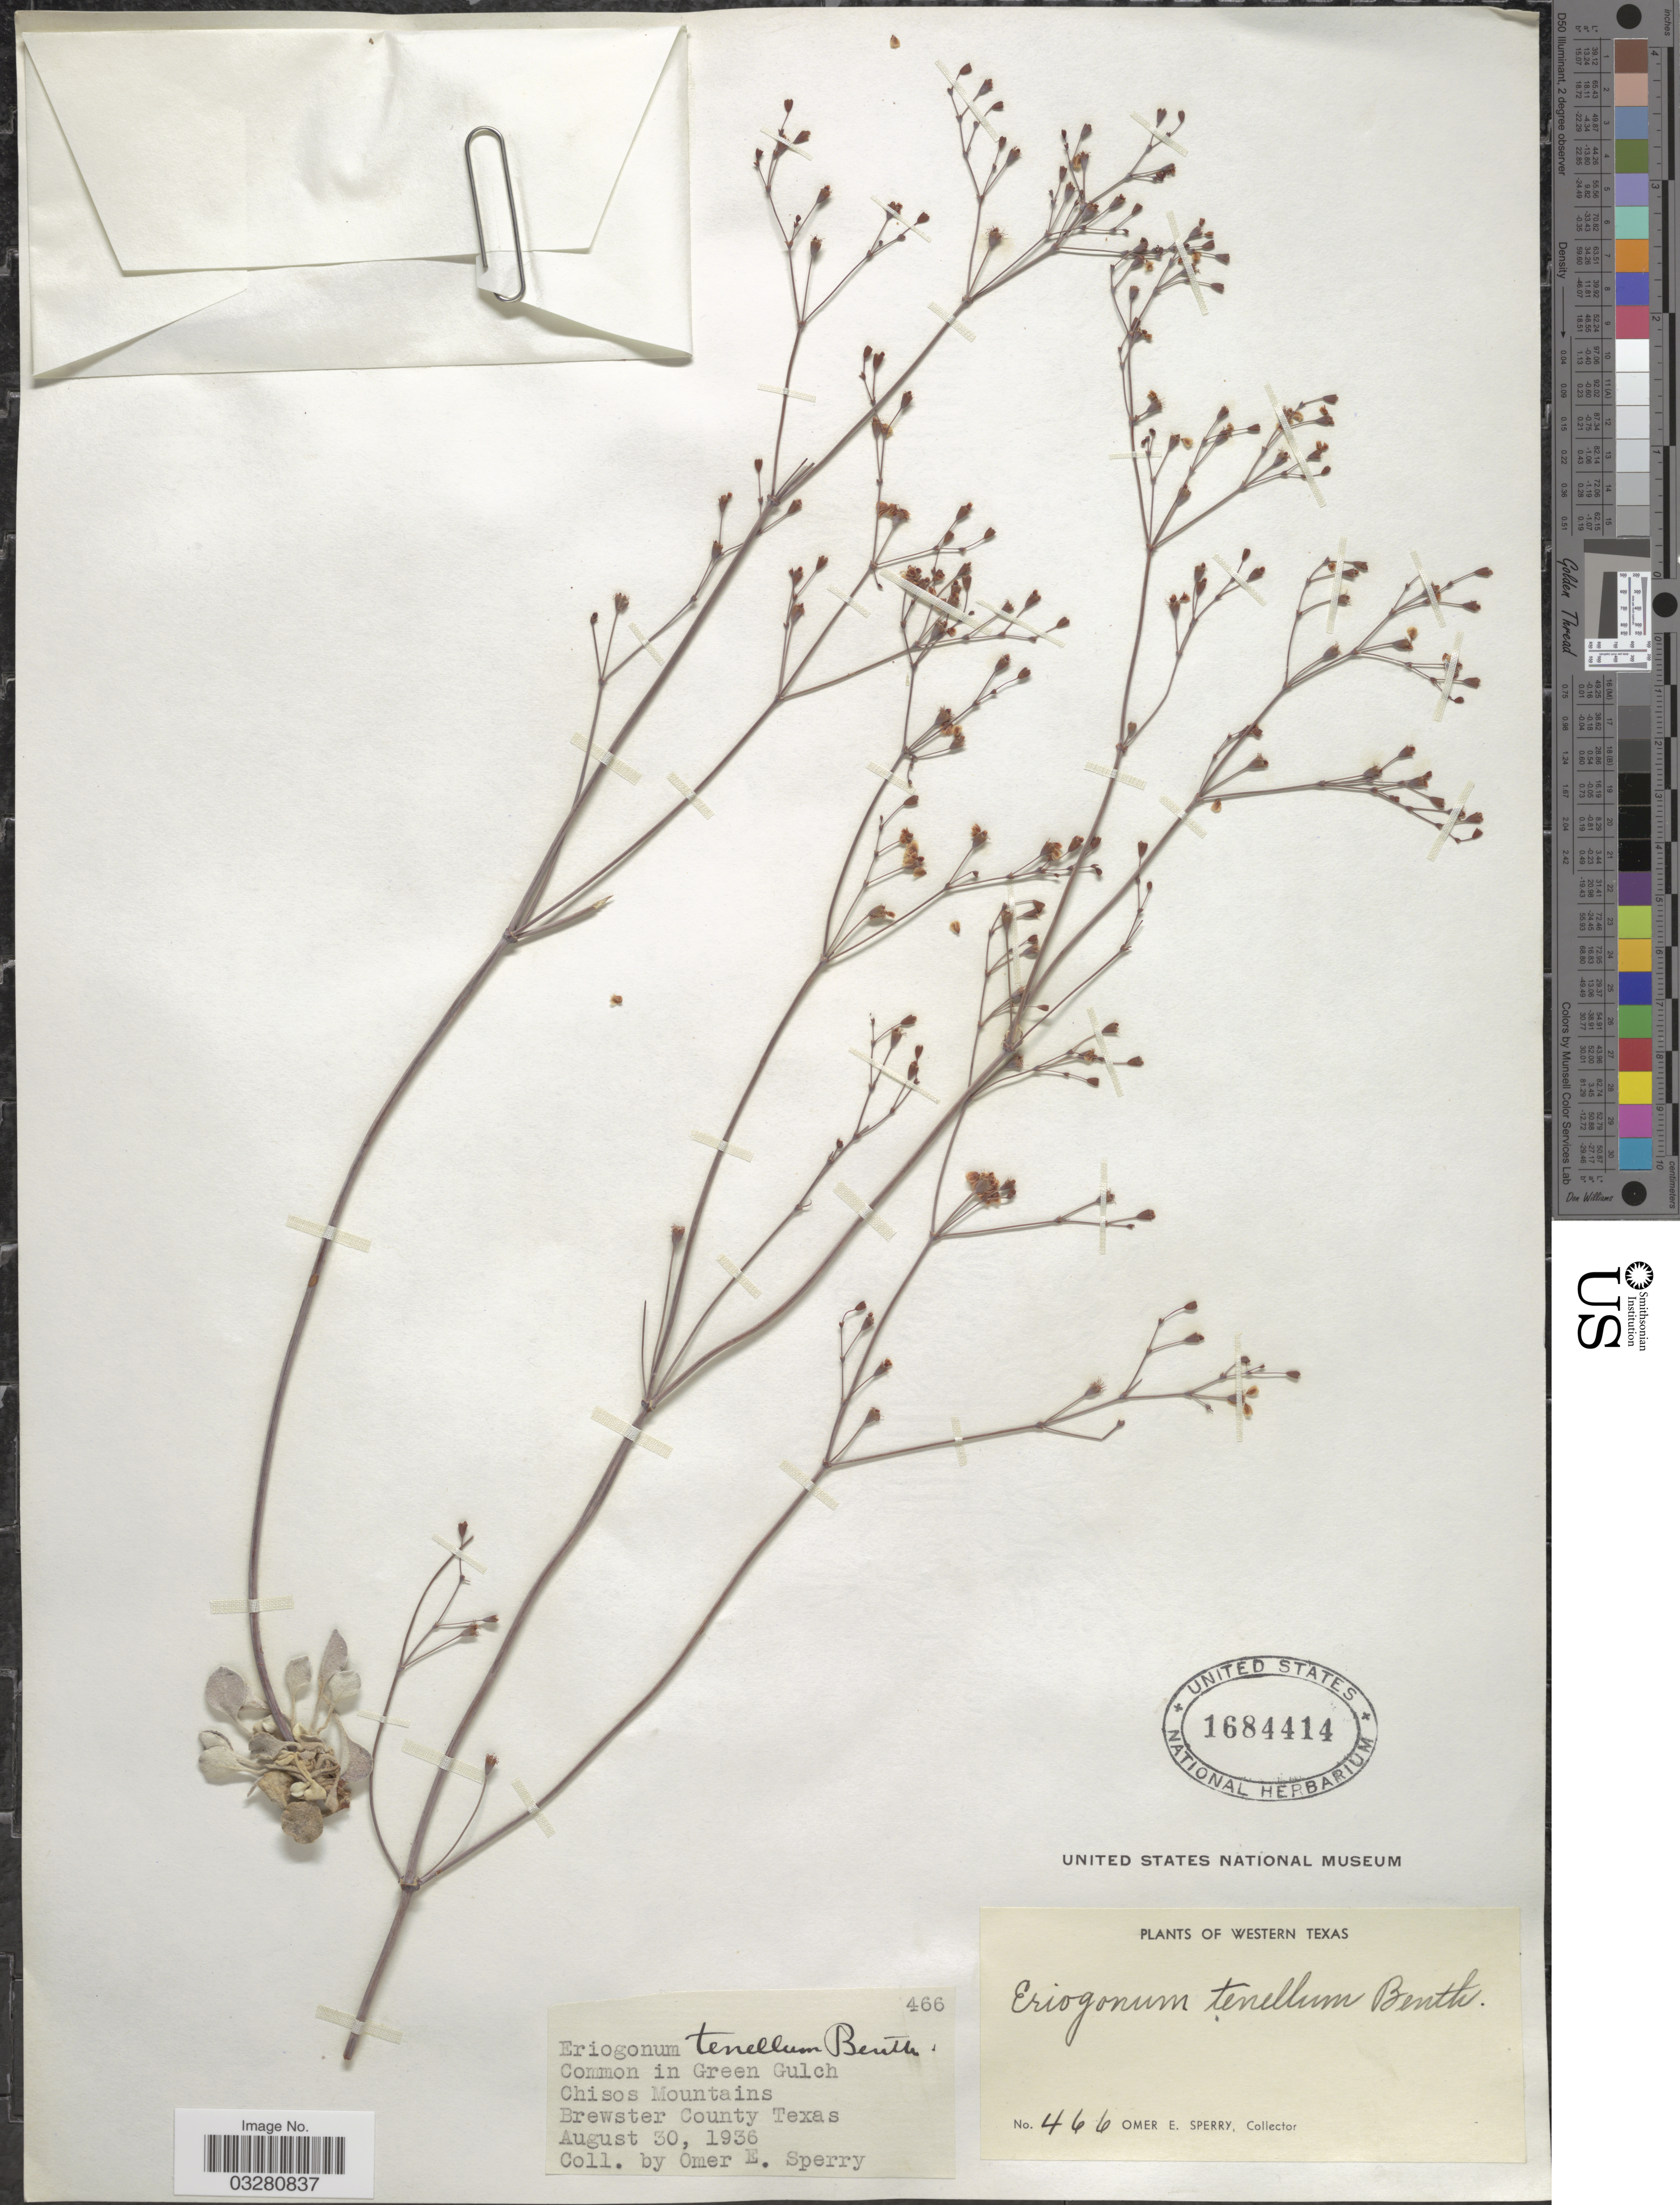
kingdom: Plantae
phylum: Tracheophyta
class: Magnoliopsida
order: Caryophyllales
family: Polygonaceae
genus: Eriogonum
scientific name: Eriogonum tenellum var. tenellum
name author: Torr.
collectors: O. E. Sperry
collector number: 466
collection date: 1936-08-30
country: United States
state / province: Texas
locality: Western Texas. Common in Green Gulch Chisos Mountains. Brewster County.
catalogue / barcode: US 1684414